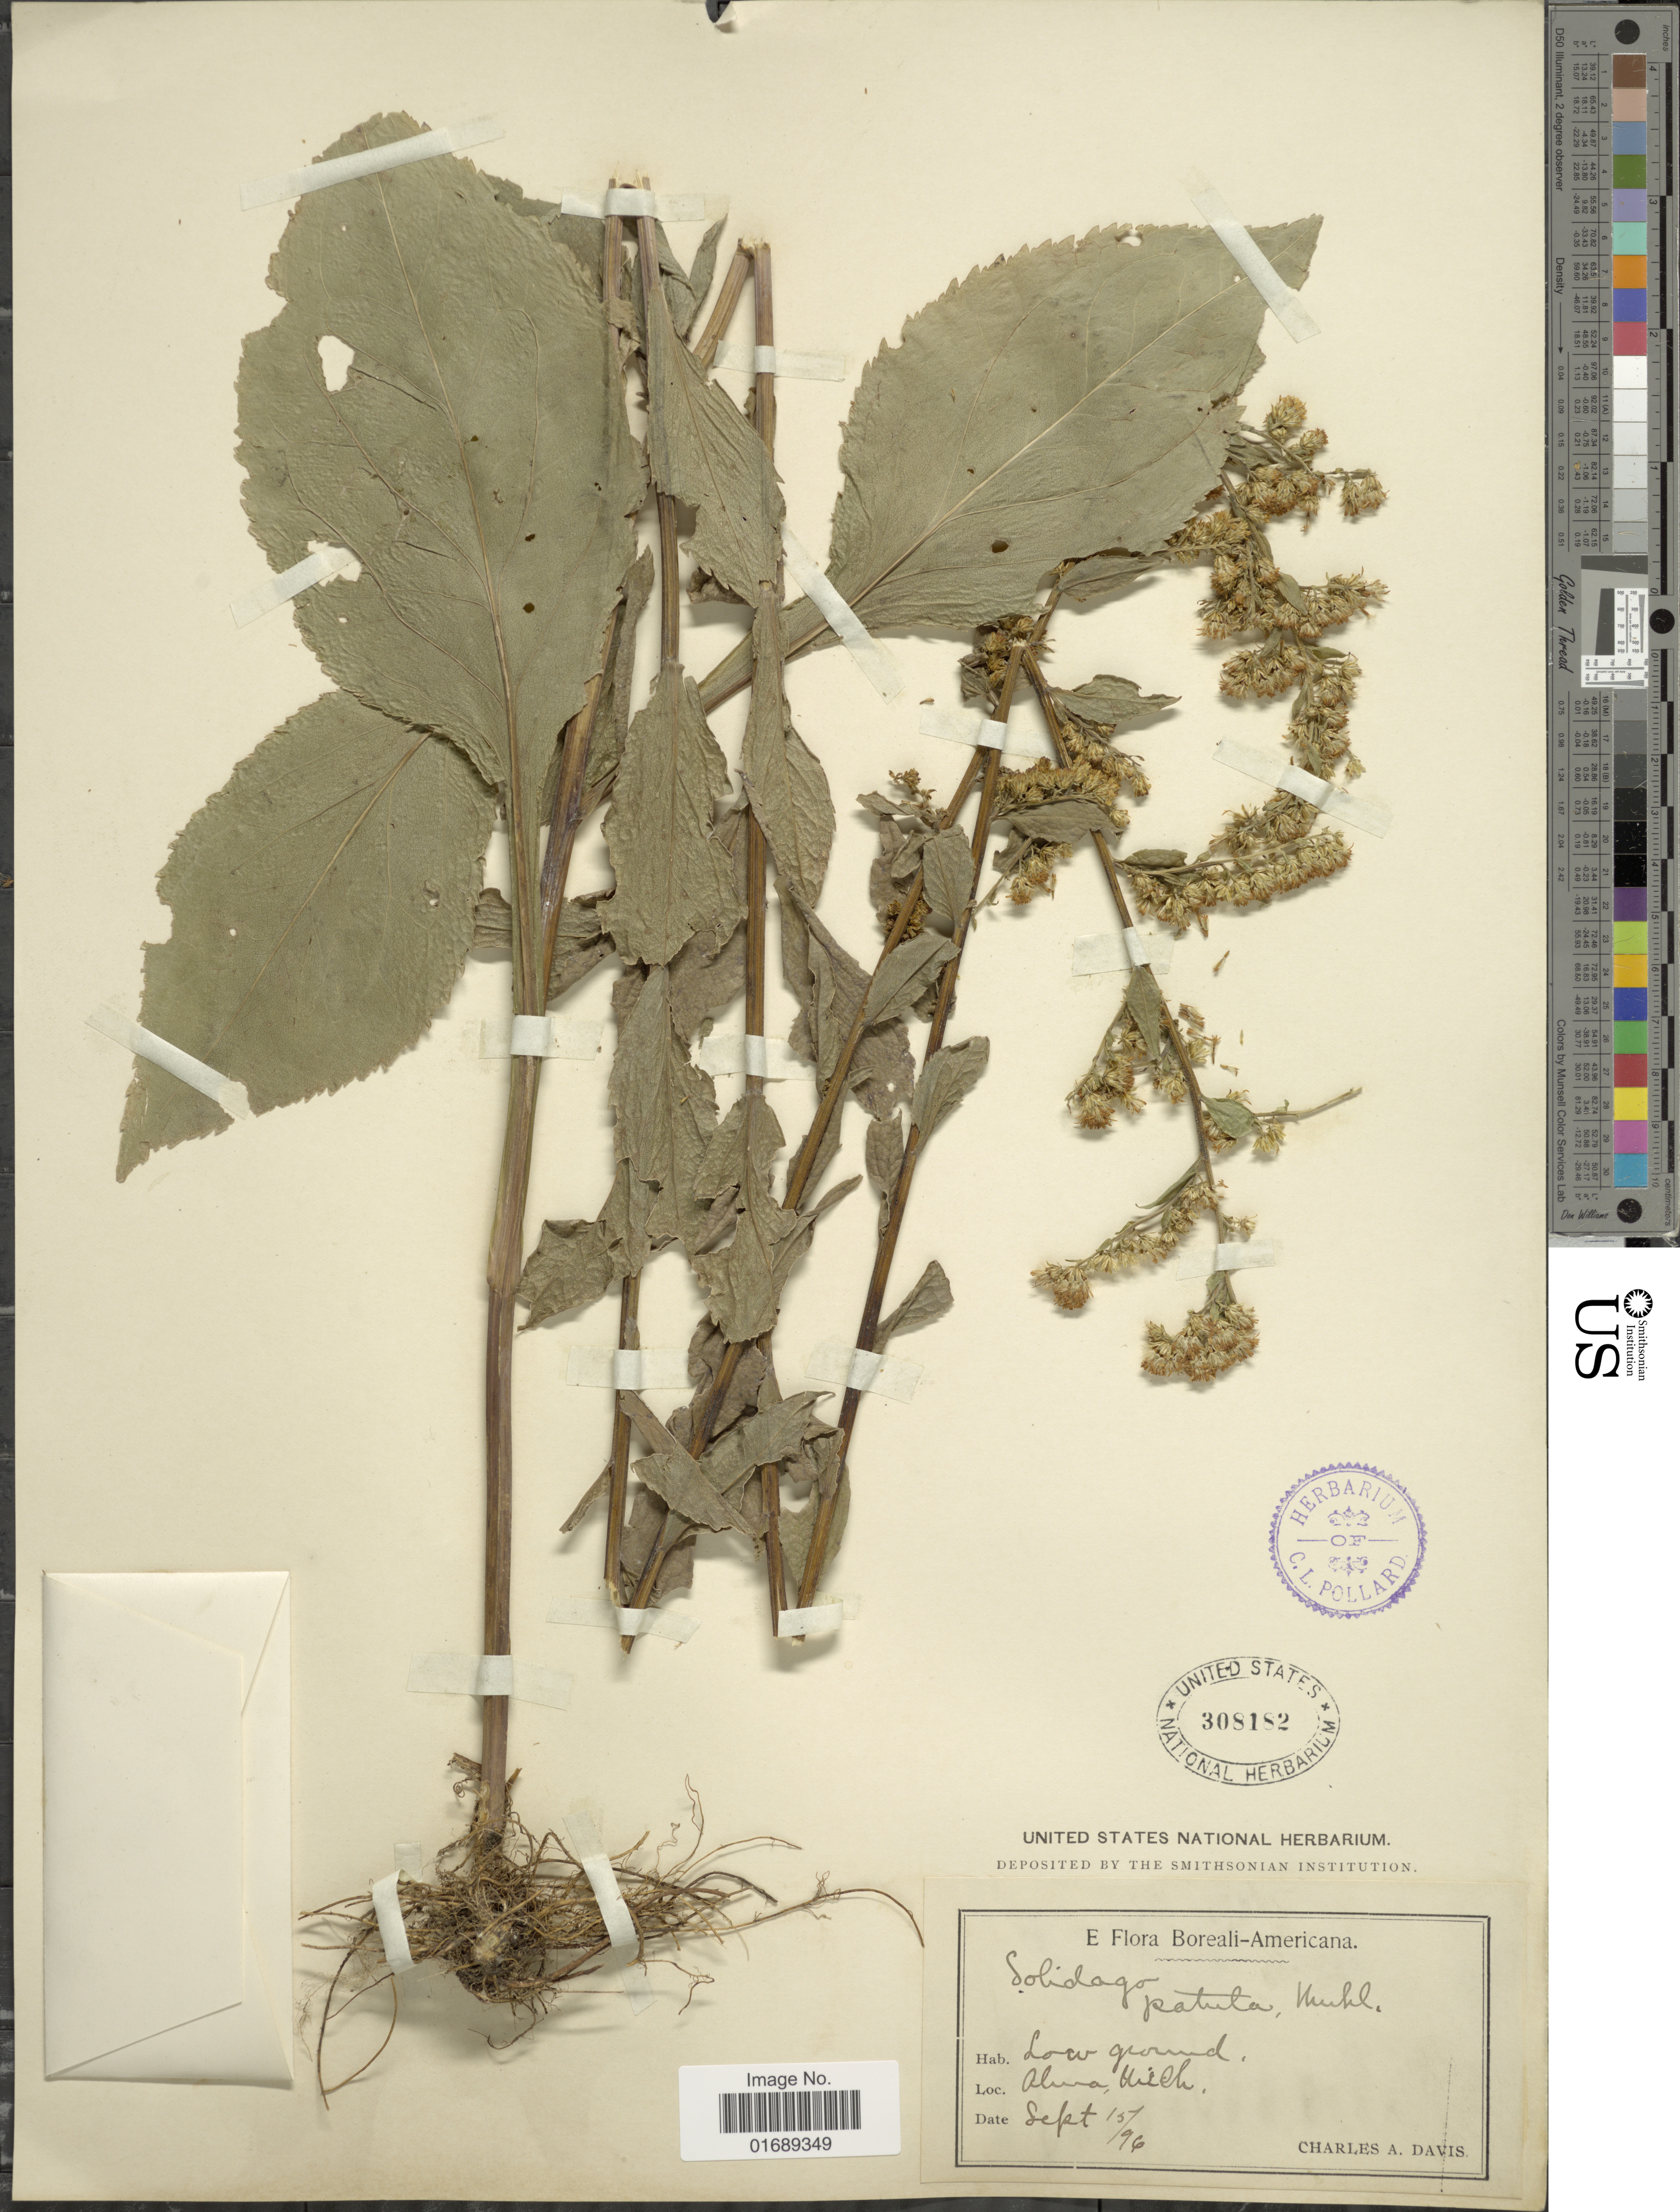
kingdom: Plantae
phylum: Tracheophyta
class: Magnoliopsida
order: Asterales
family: Asteraceae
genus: Solidago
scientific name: Solidago patula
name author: Muhl. ex Willd.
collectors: C. Davis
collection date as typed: Transcribed d/m/y: 15/9/96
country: United States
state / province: Michigan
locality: Boreali-Americana, Low ground, Alma, Mich.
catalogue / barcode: US 308182